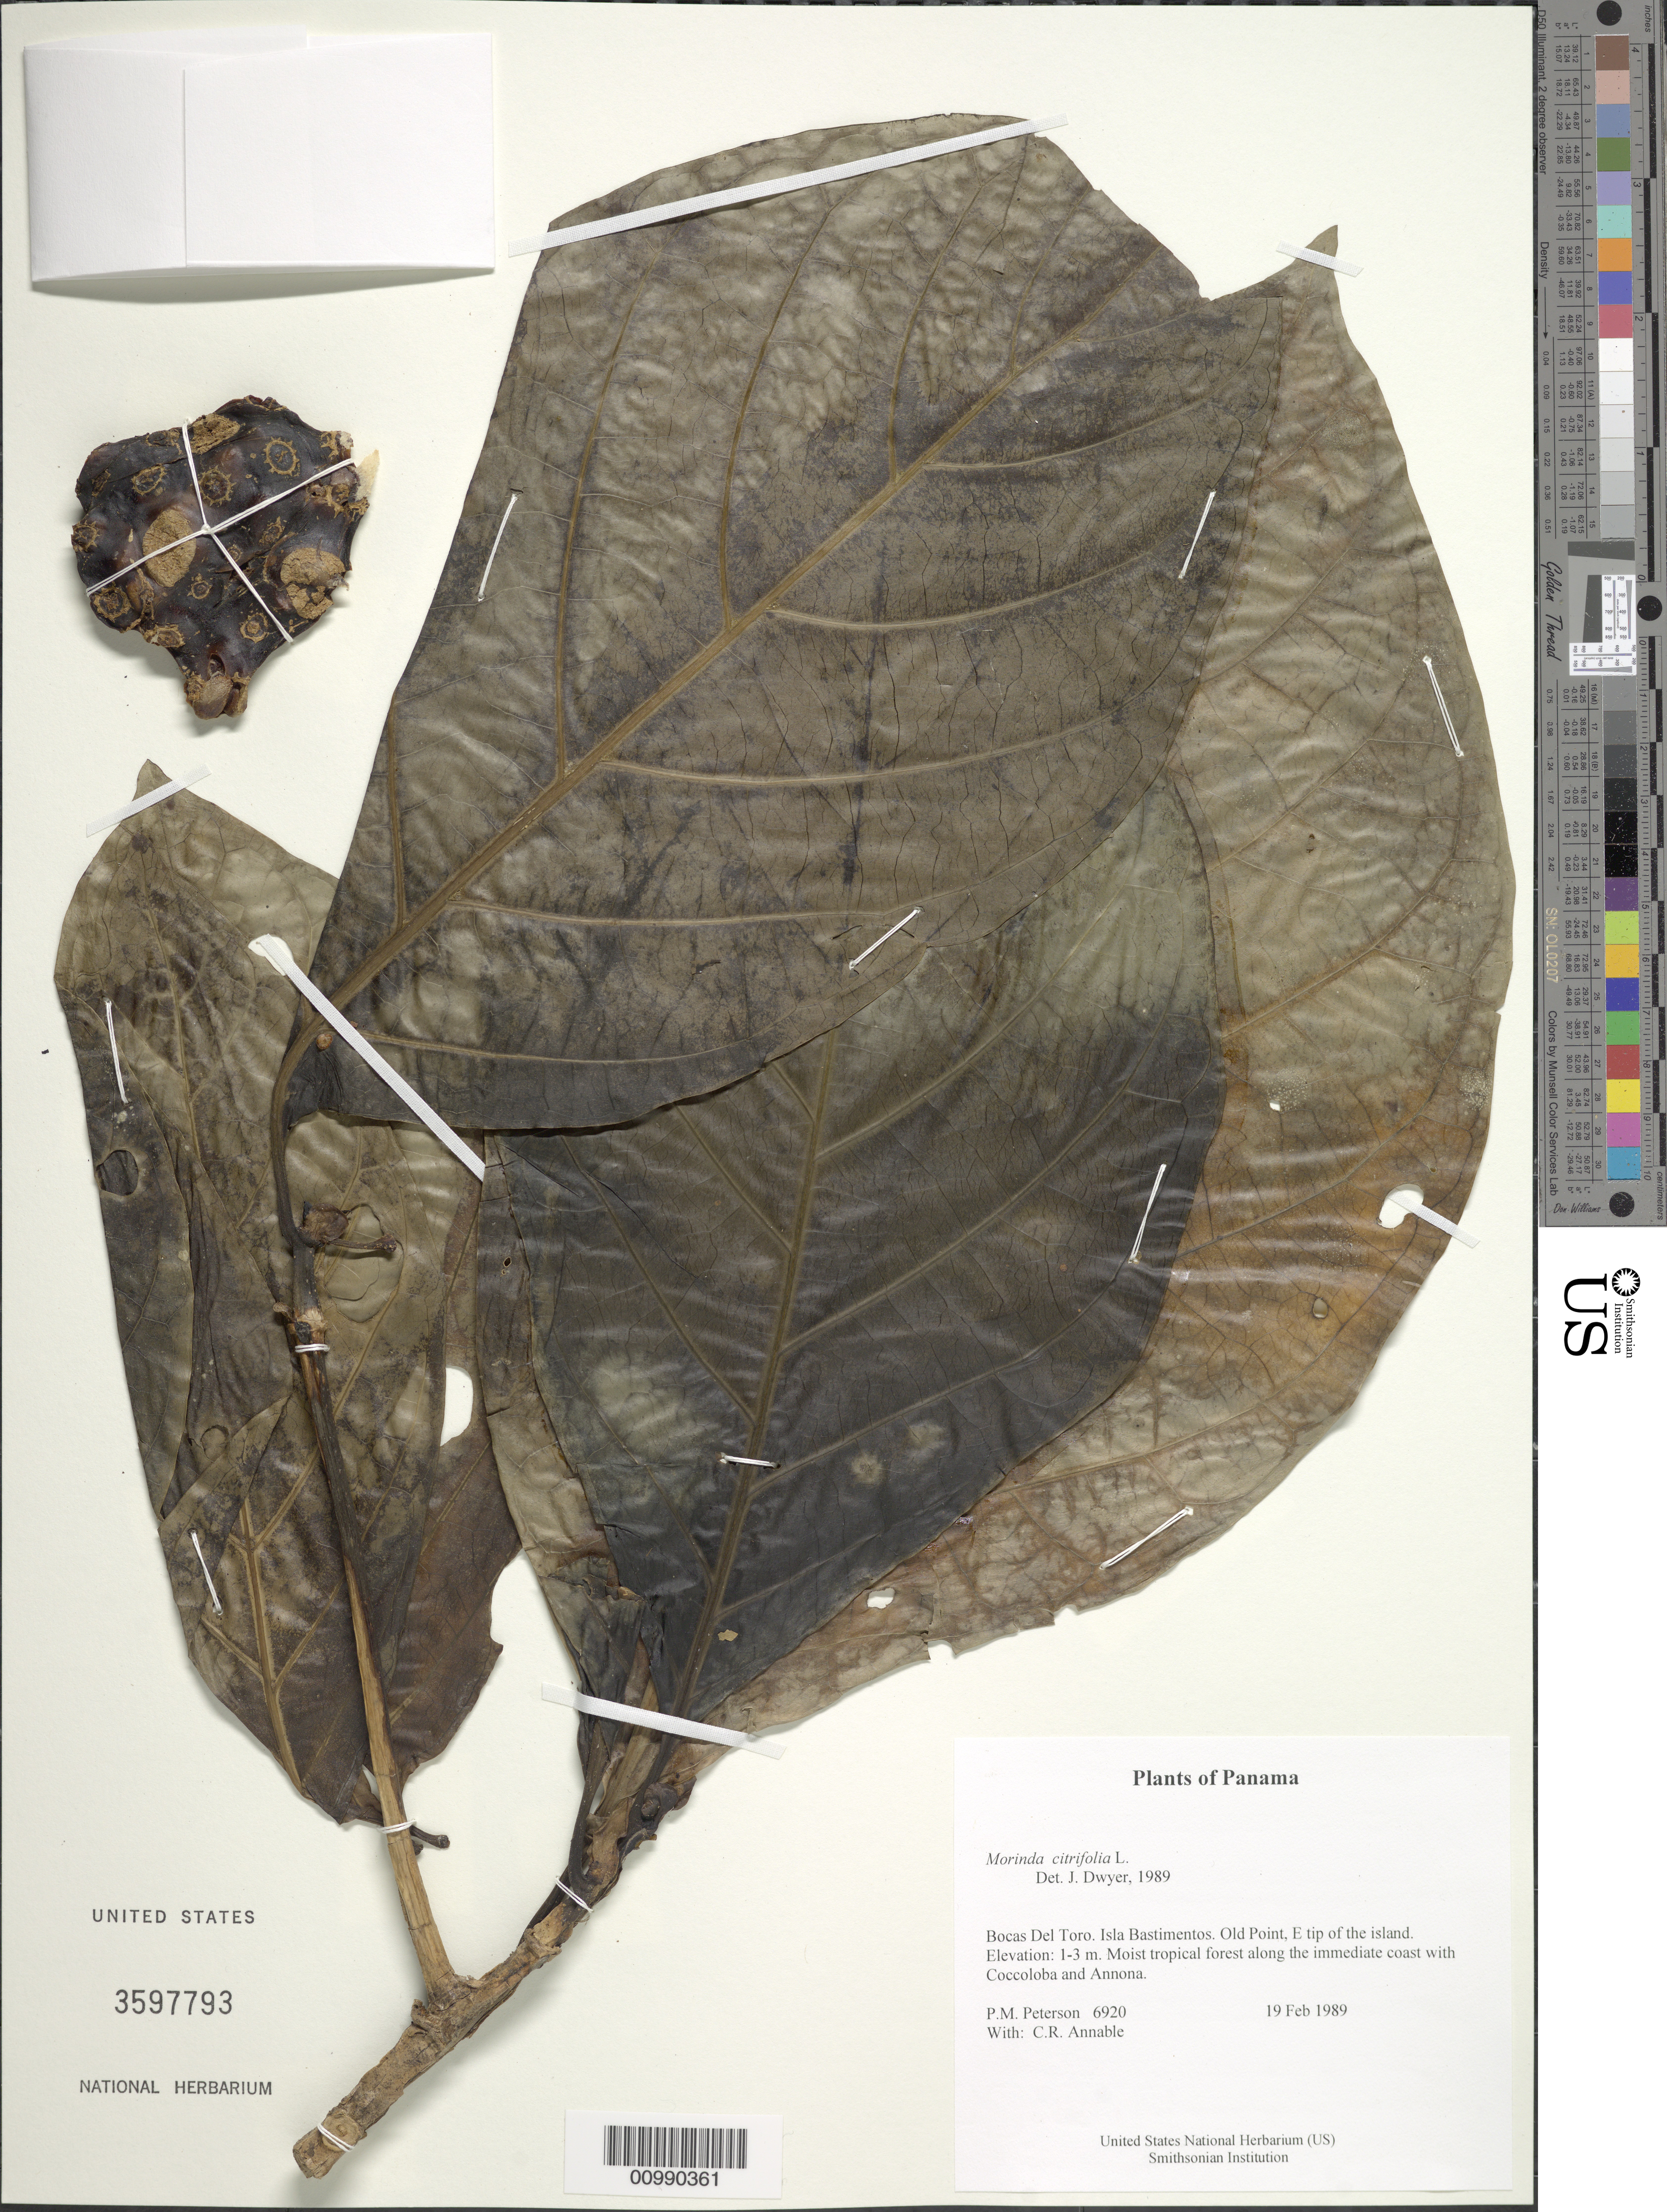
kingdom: Plantae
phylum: Tracheophyta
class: Magnoliopsida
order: Gentianales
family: Rubiaceae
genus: Morinda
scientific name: Morinda citrifolia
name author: L.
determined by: Dwyer, J.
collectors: P. M. Peterson & C. R. Annable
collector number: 06920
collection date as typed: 19 Feb 1989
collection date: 1989-02-19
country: Panama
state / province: Bocas del Toro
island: Bastimentos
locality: Old Point, E tip of the island.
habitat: Moist tropical forest along the immediate coast with Coccoloba and Annona.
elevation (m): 1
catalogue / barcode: US 3597793